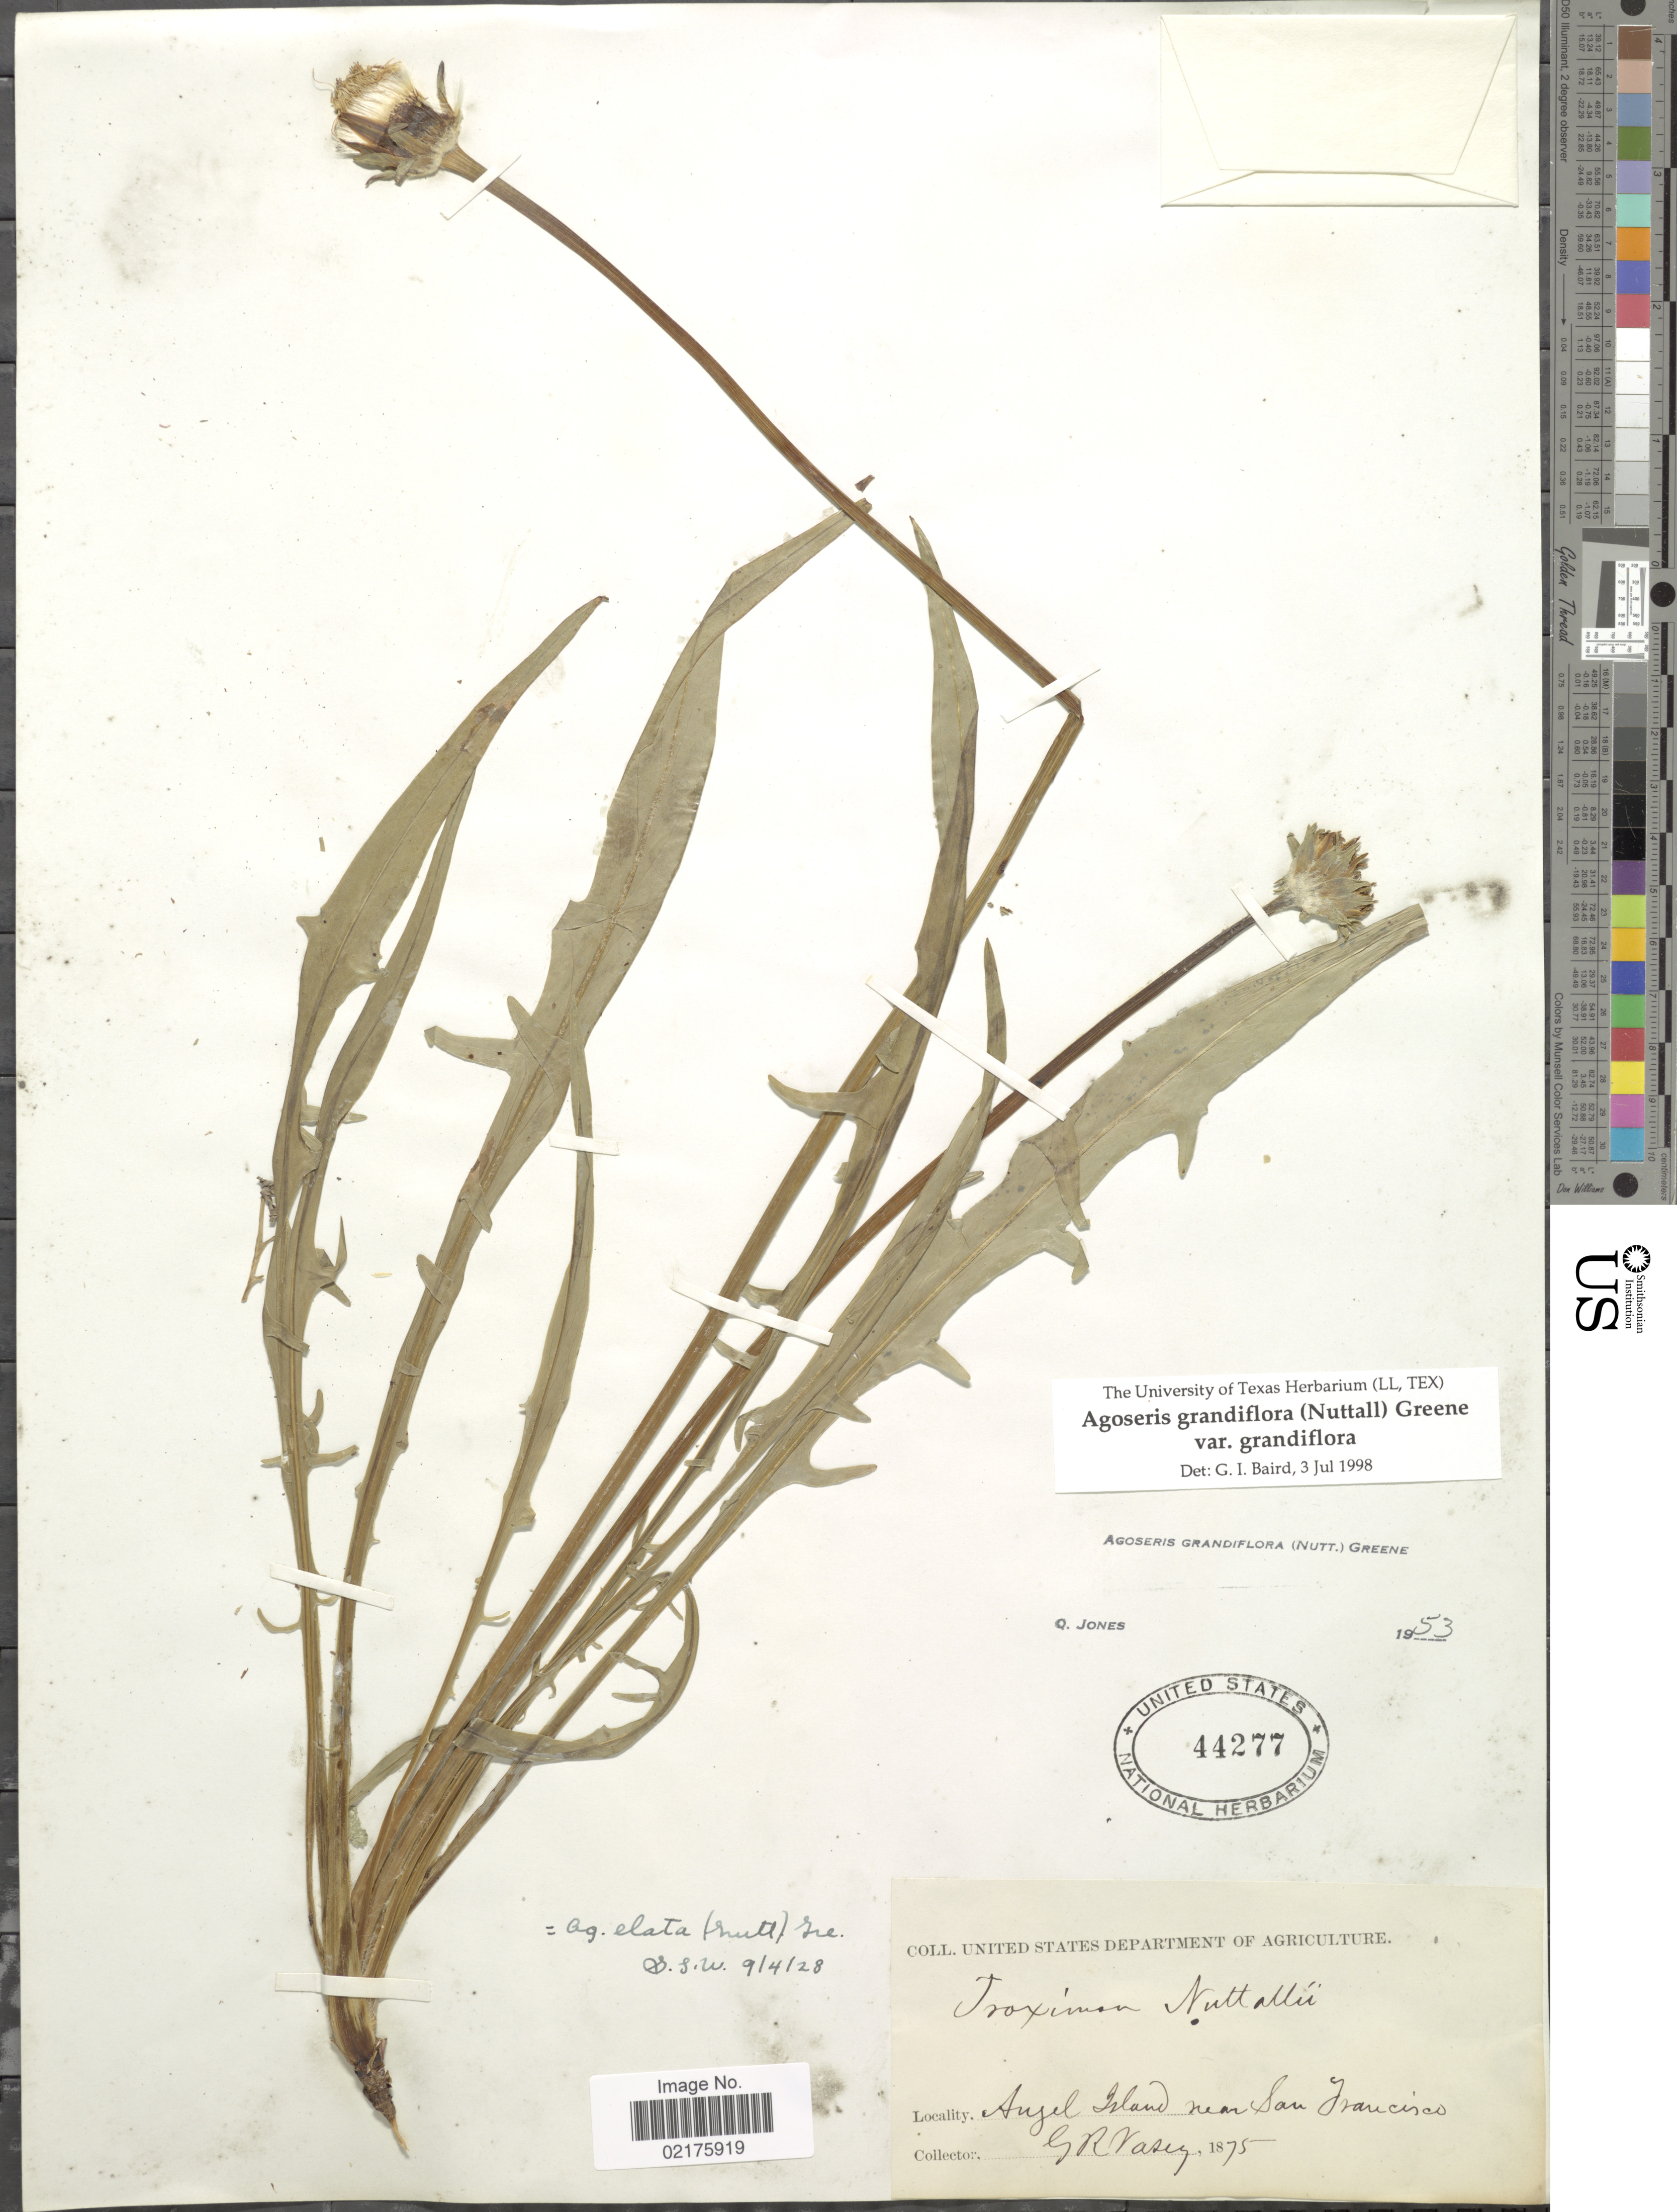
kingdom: Plantae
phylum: Tracheophyta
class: Magnoliopsida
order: Asterales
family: Asteraceae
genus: Agoseris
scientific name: Agoseris grandiflora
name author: (Nutt.) Greene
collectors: G. R. Vasey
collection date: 1875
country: United States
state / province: California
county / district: San Francisco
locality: Angel Island, near San Francisco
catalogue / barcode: US 44277